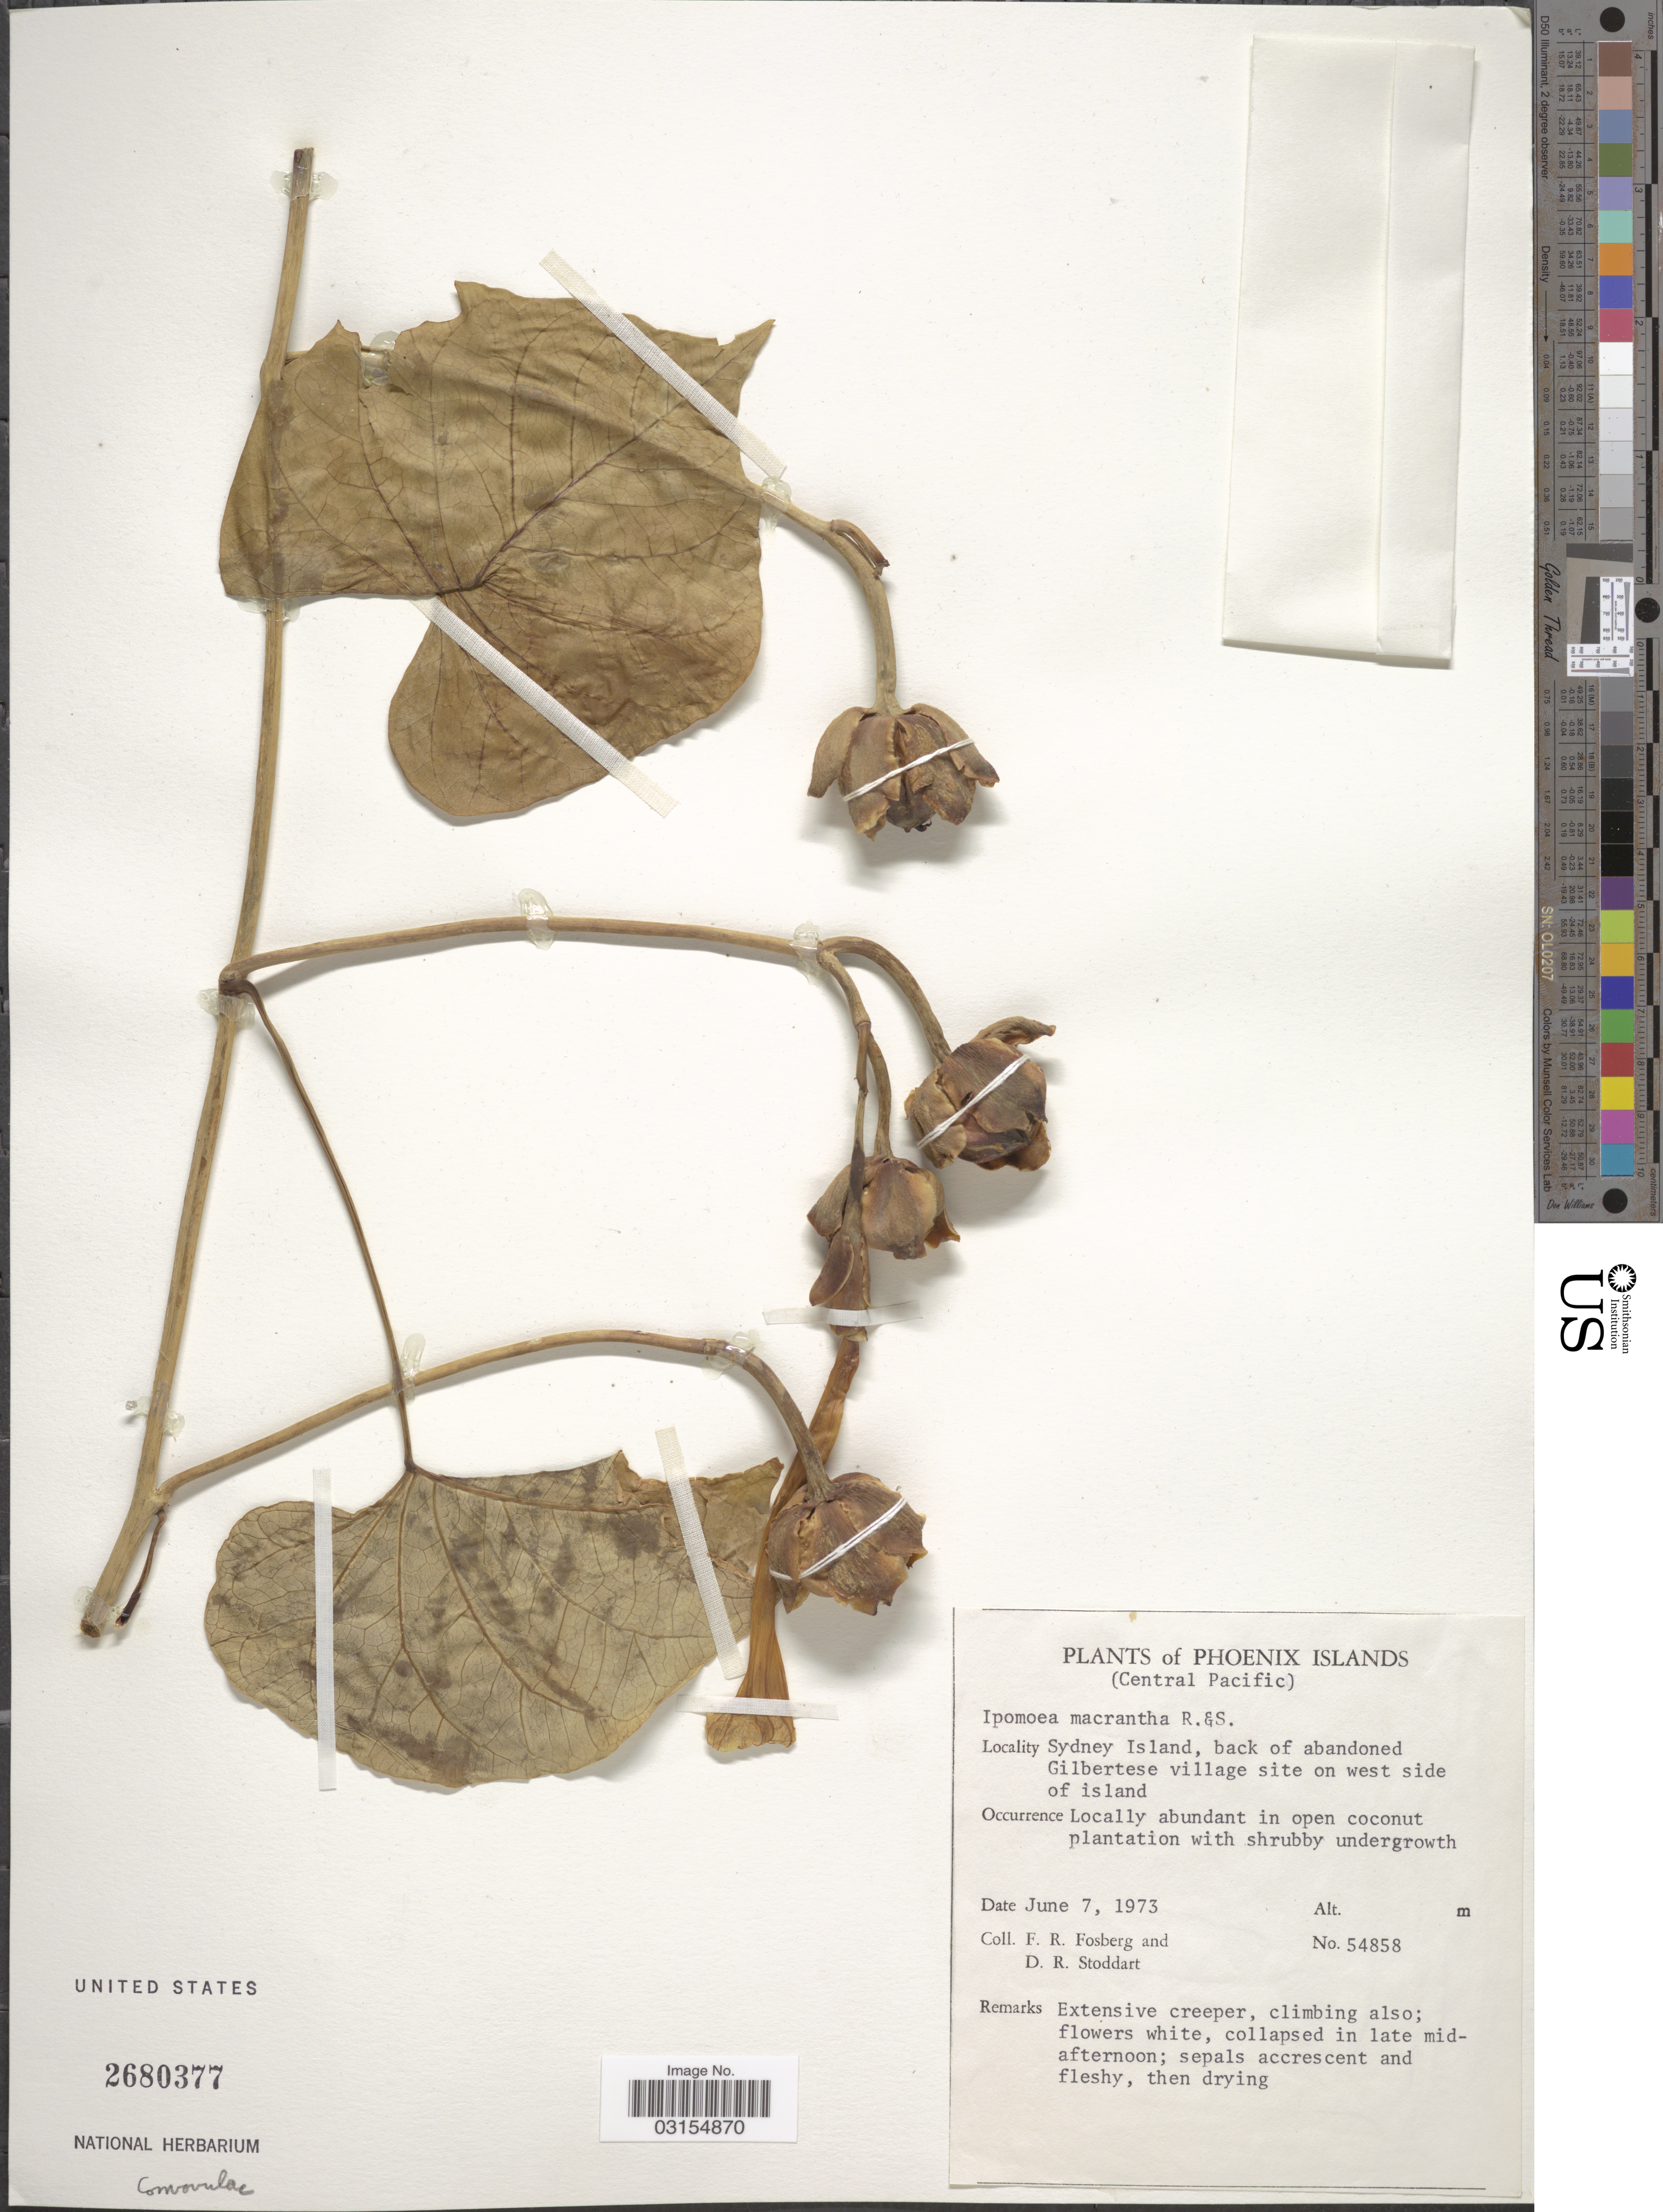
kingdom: Plantae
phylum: Tracheophyta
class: Magnoliopsida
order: Solanales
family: Convolvulaceae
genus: Ipomoea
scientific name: Ipomoea violacea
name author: L.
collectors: F. R. Fosberg & D. R. Stoddart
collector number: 54858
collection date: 1973-06-07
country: Kiribati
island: Manra [Sydney] Island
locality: Phoenix Islands. (Central Pacific). Sydney Island, back of abandoned Gilbertese village site on west side of island.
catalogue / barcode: US 2680377